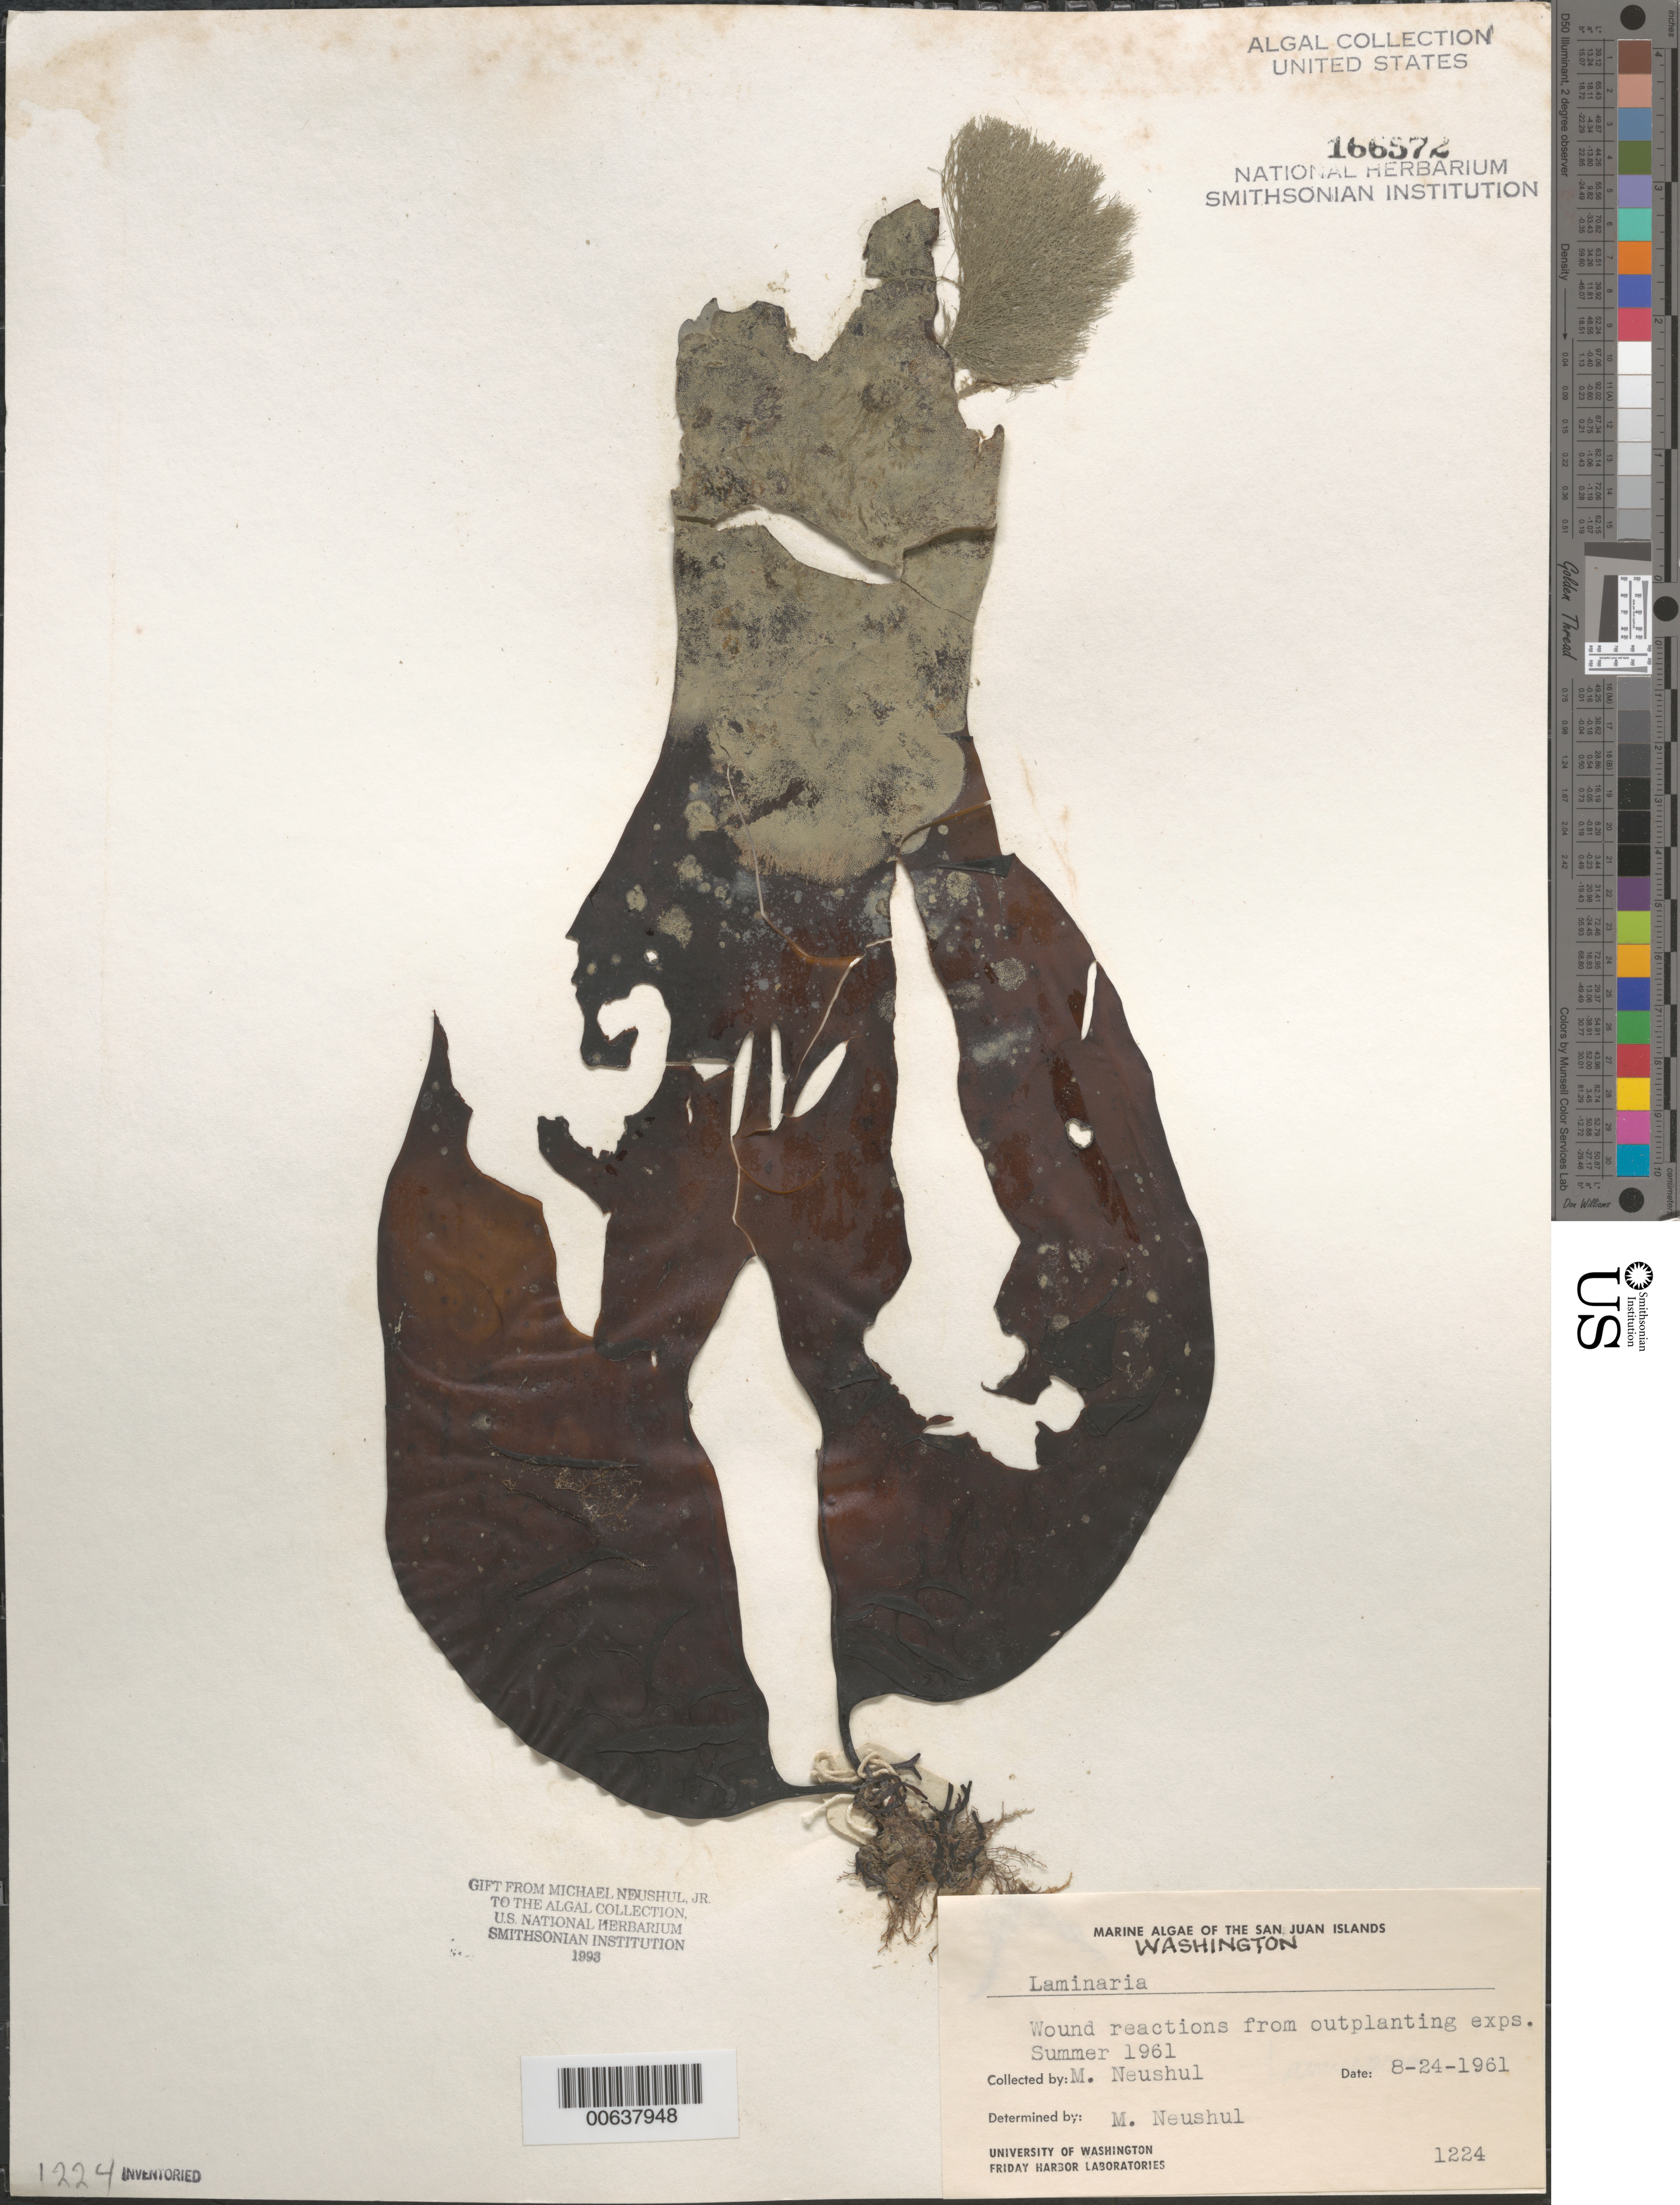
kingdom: Chromista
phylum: Ochrophyta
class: Phaeophyceae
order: Laminariales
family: Laminariaceae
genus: Laminaria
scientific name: Laminaria sp.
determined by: Neushul, M.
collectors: M. Neushul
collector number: Neushul 1224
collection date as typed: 24 Aug 1961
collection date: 1961-08-24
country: United States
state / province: Washington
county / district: San Juan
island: San Juan Islands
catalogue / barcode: US 166572